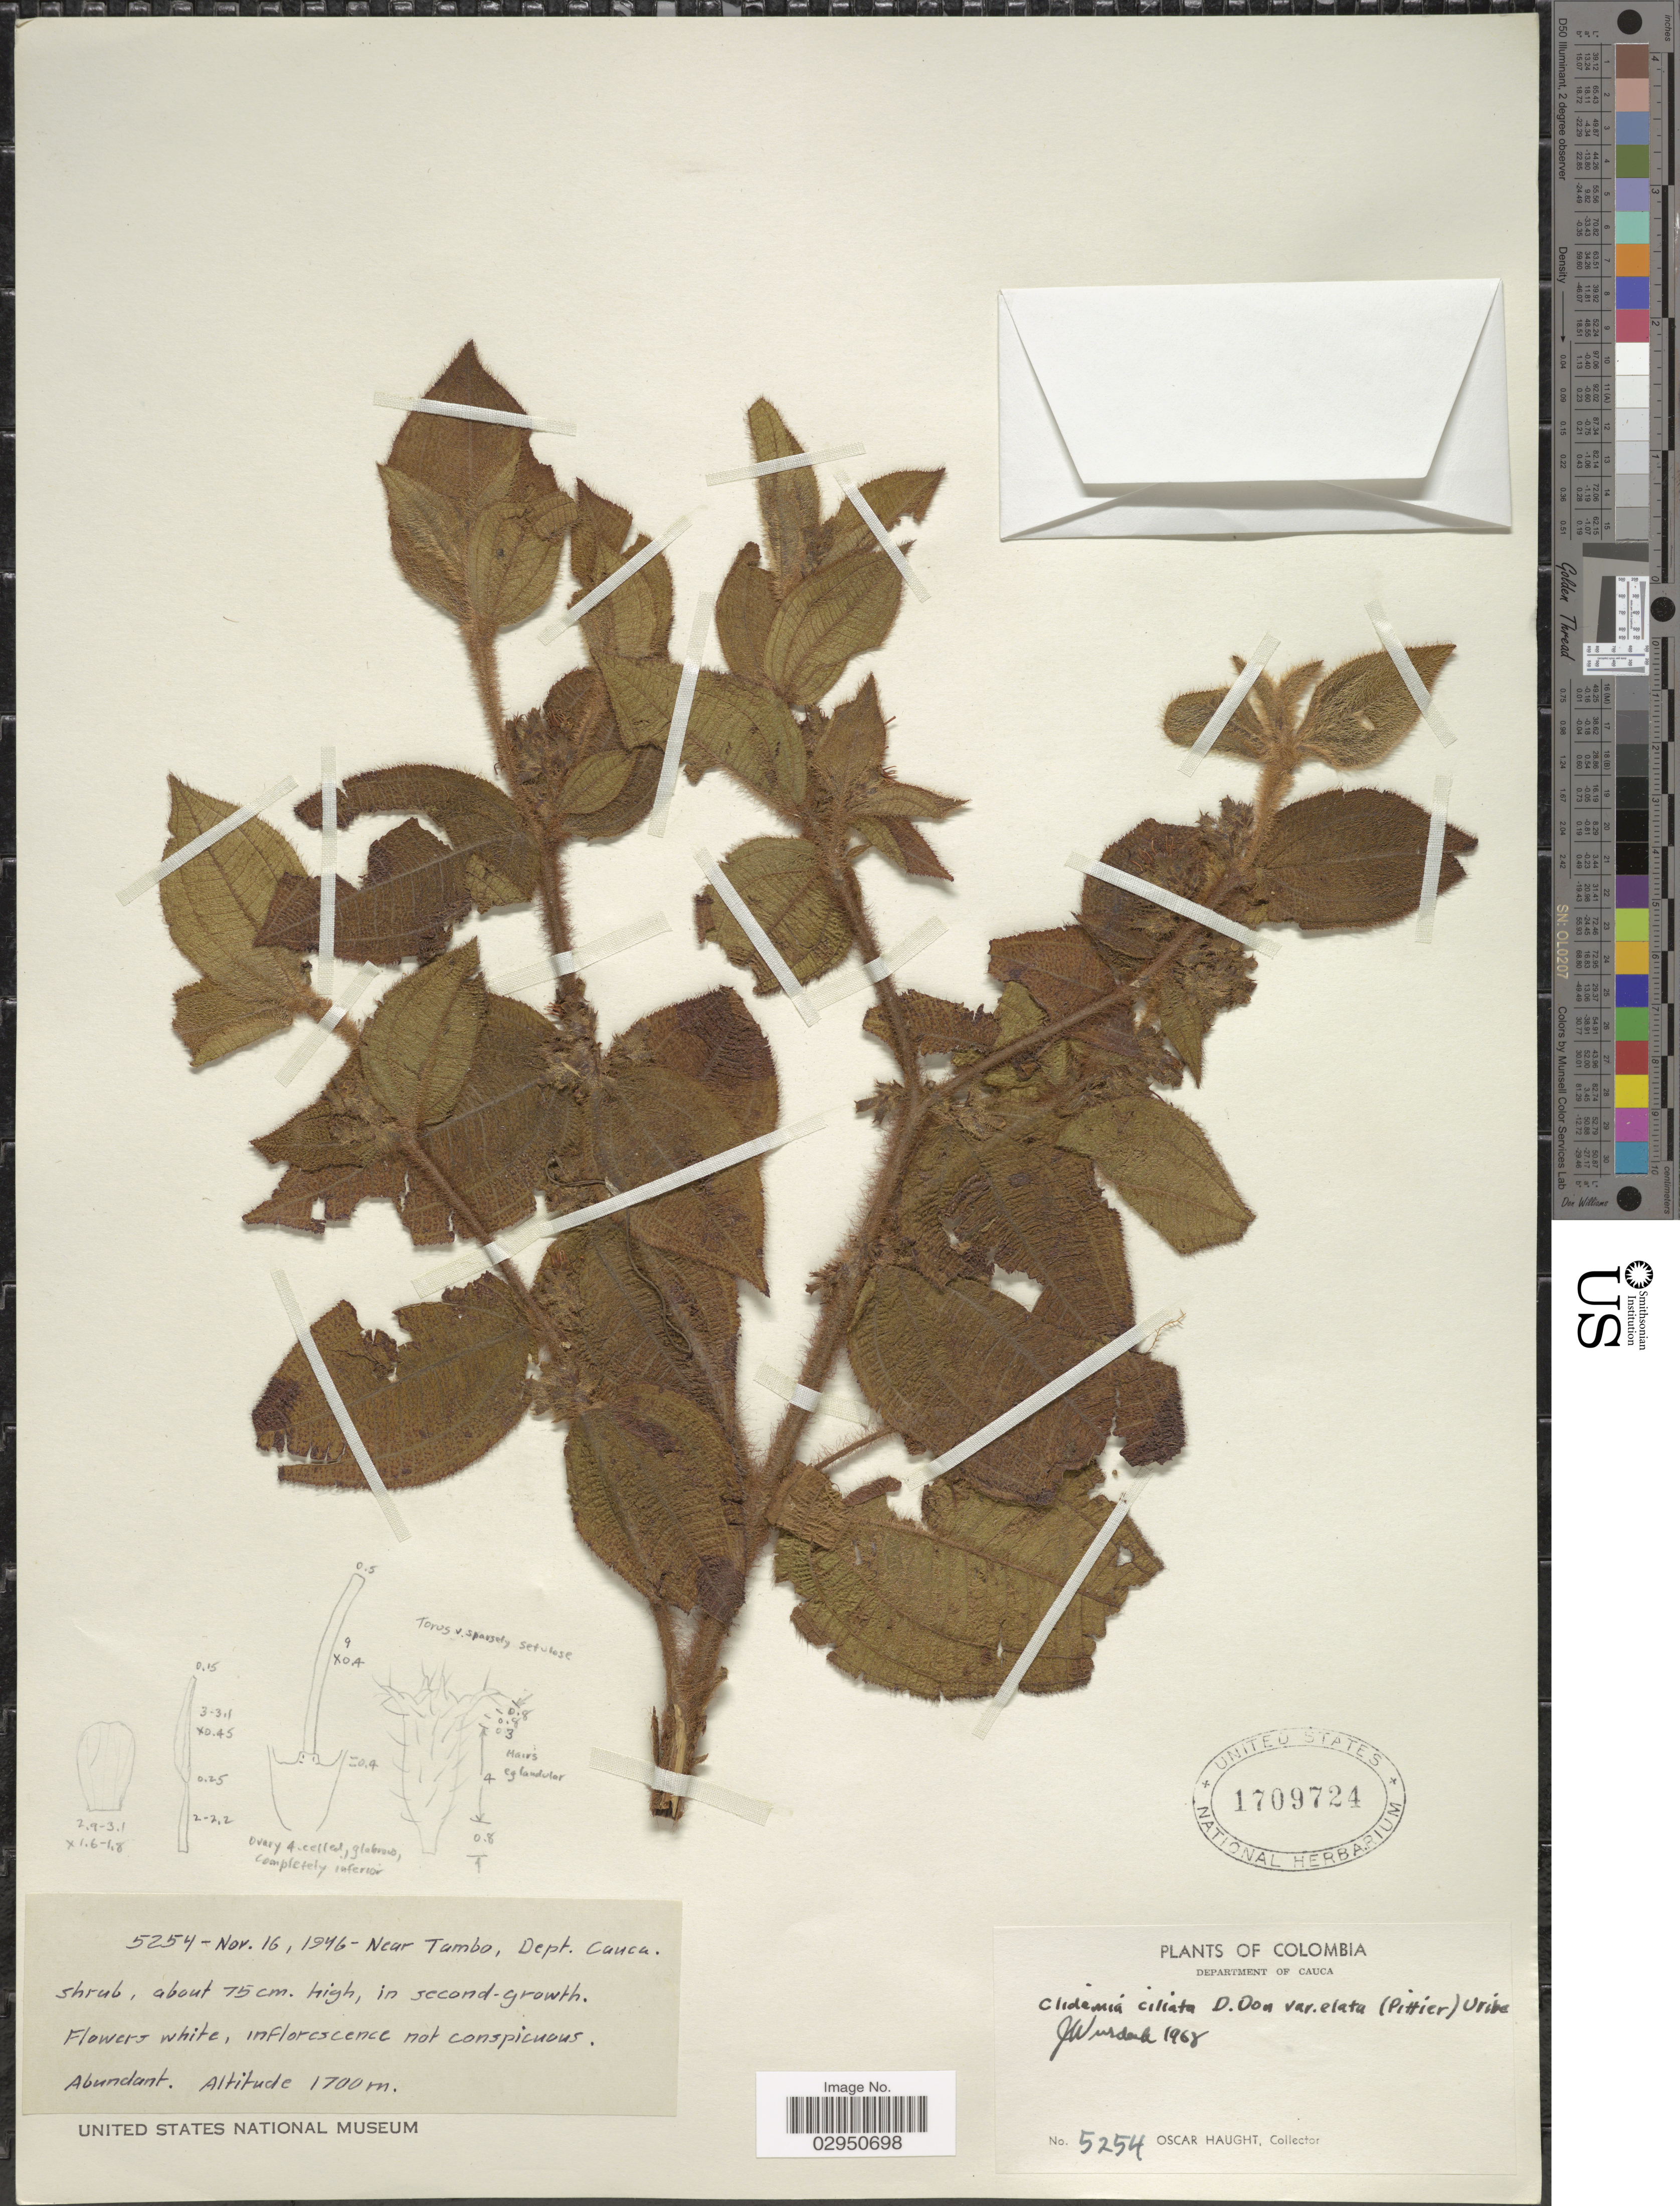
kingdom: Plantae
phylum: Tracheophyta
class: Magnoliopsida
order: Myrtales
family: Melastomataceae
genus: Clidemia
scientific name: Clidemia pilosa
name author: D. Don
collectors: O. L. Haught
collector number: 5254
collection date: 1946-11-16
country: Colombia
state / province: Cauca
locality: Department of Cauca. Near Tambo, Dept. Cauca.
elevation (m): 1700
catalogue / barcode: US 1709724